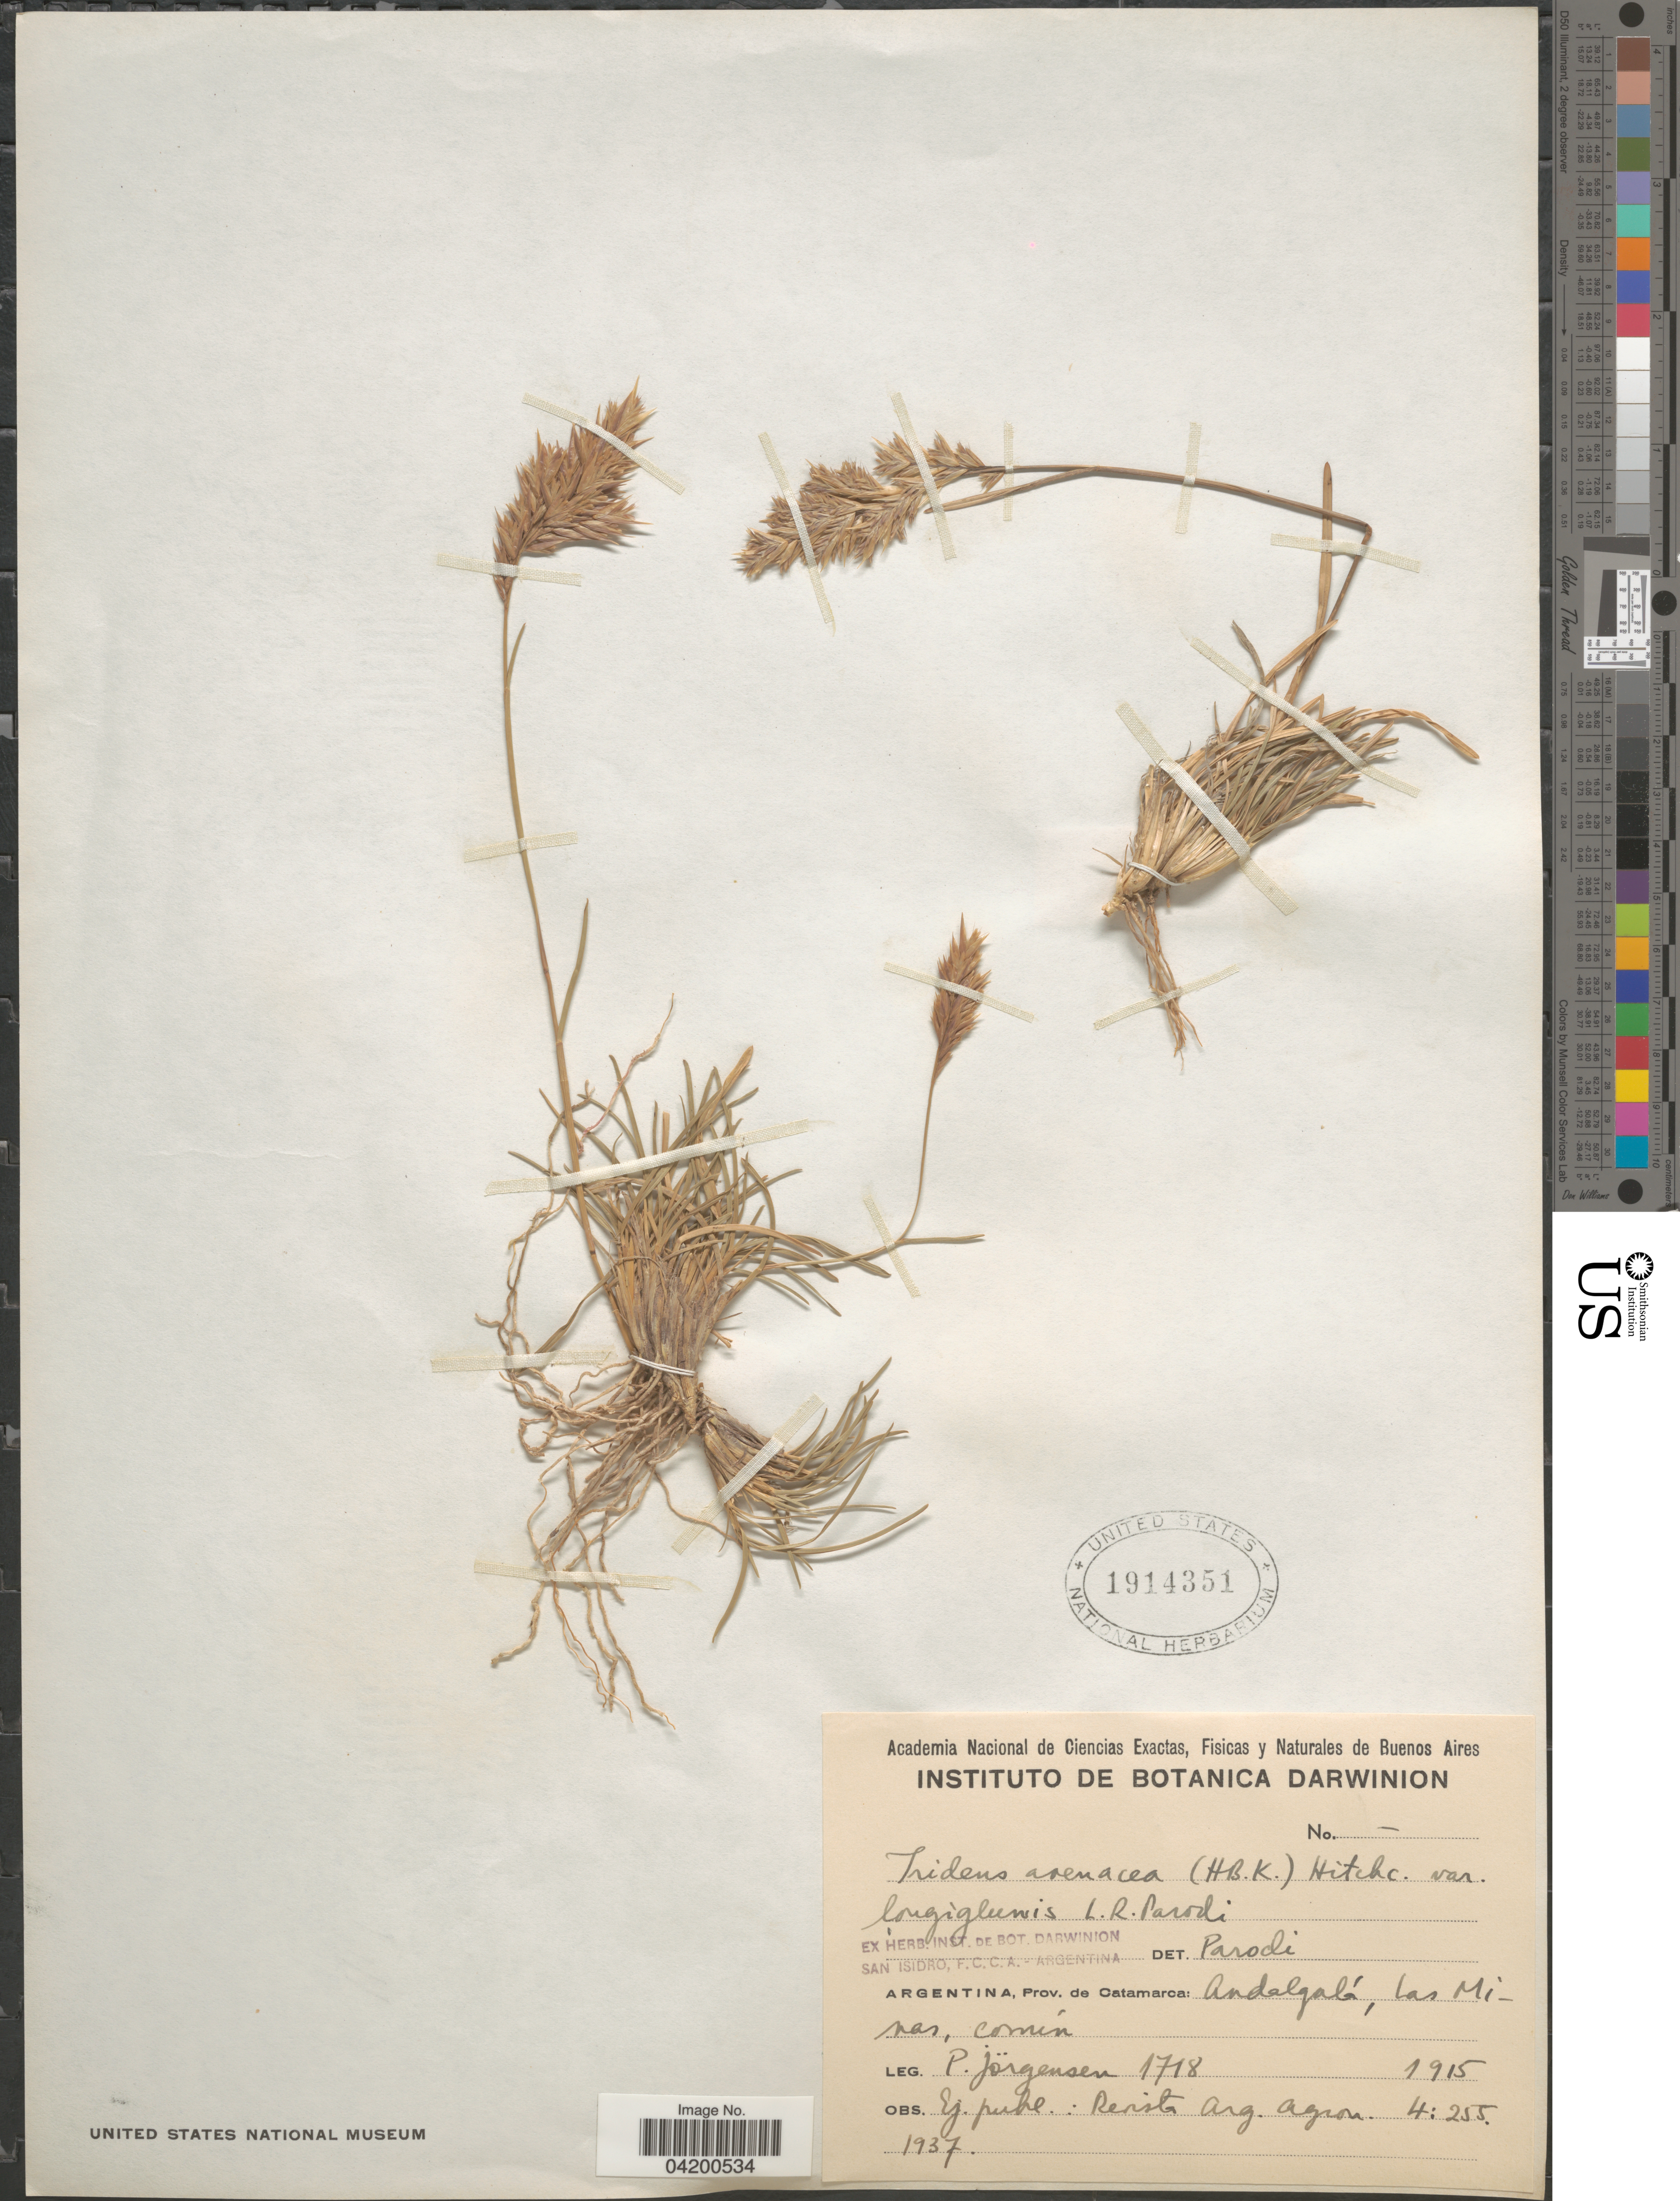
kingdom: Plantae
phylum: Tracheophyta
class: Liliopsida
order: Poales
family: Poaceae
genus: Erioneuron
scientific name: Erioneuron avenaceum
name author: (Kunth) Tateoka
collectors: P. Jörgensen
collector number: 1718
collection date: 1915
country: Argentina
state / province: Catamarca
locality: Andalgalá, Las Minas, común.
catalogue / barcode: US 1914351